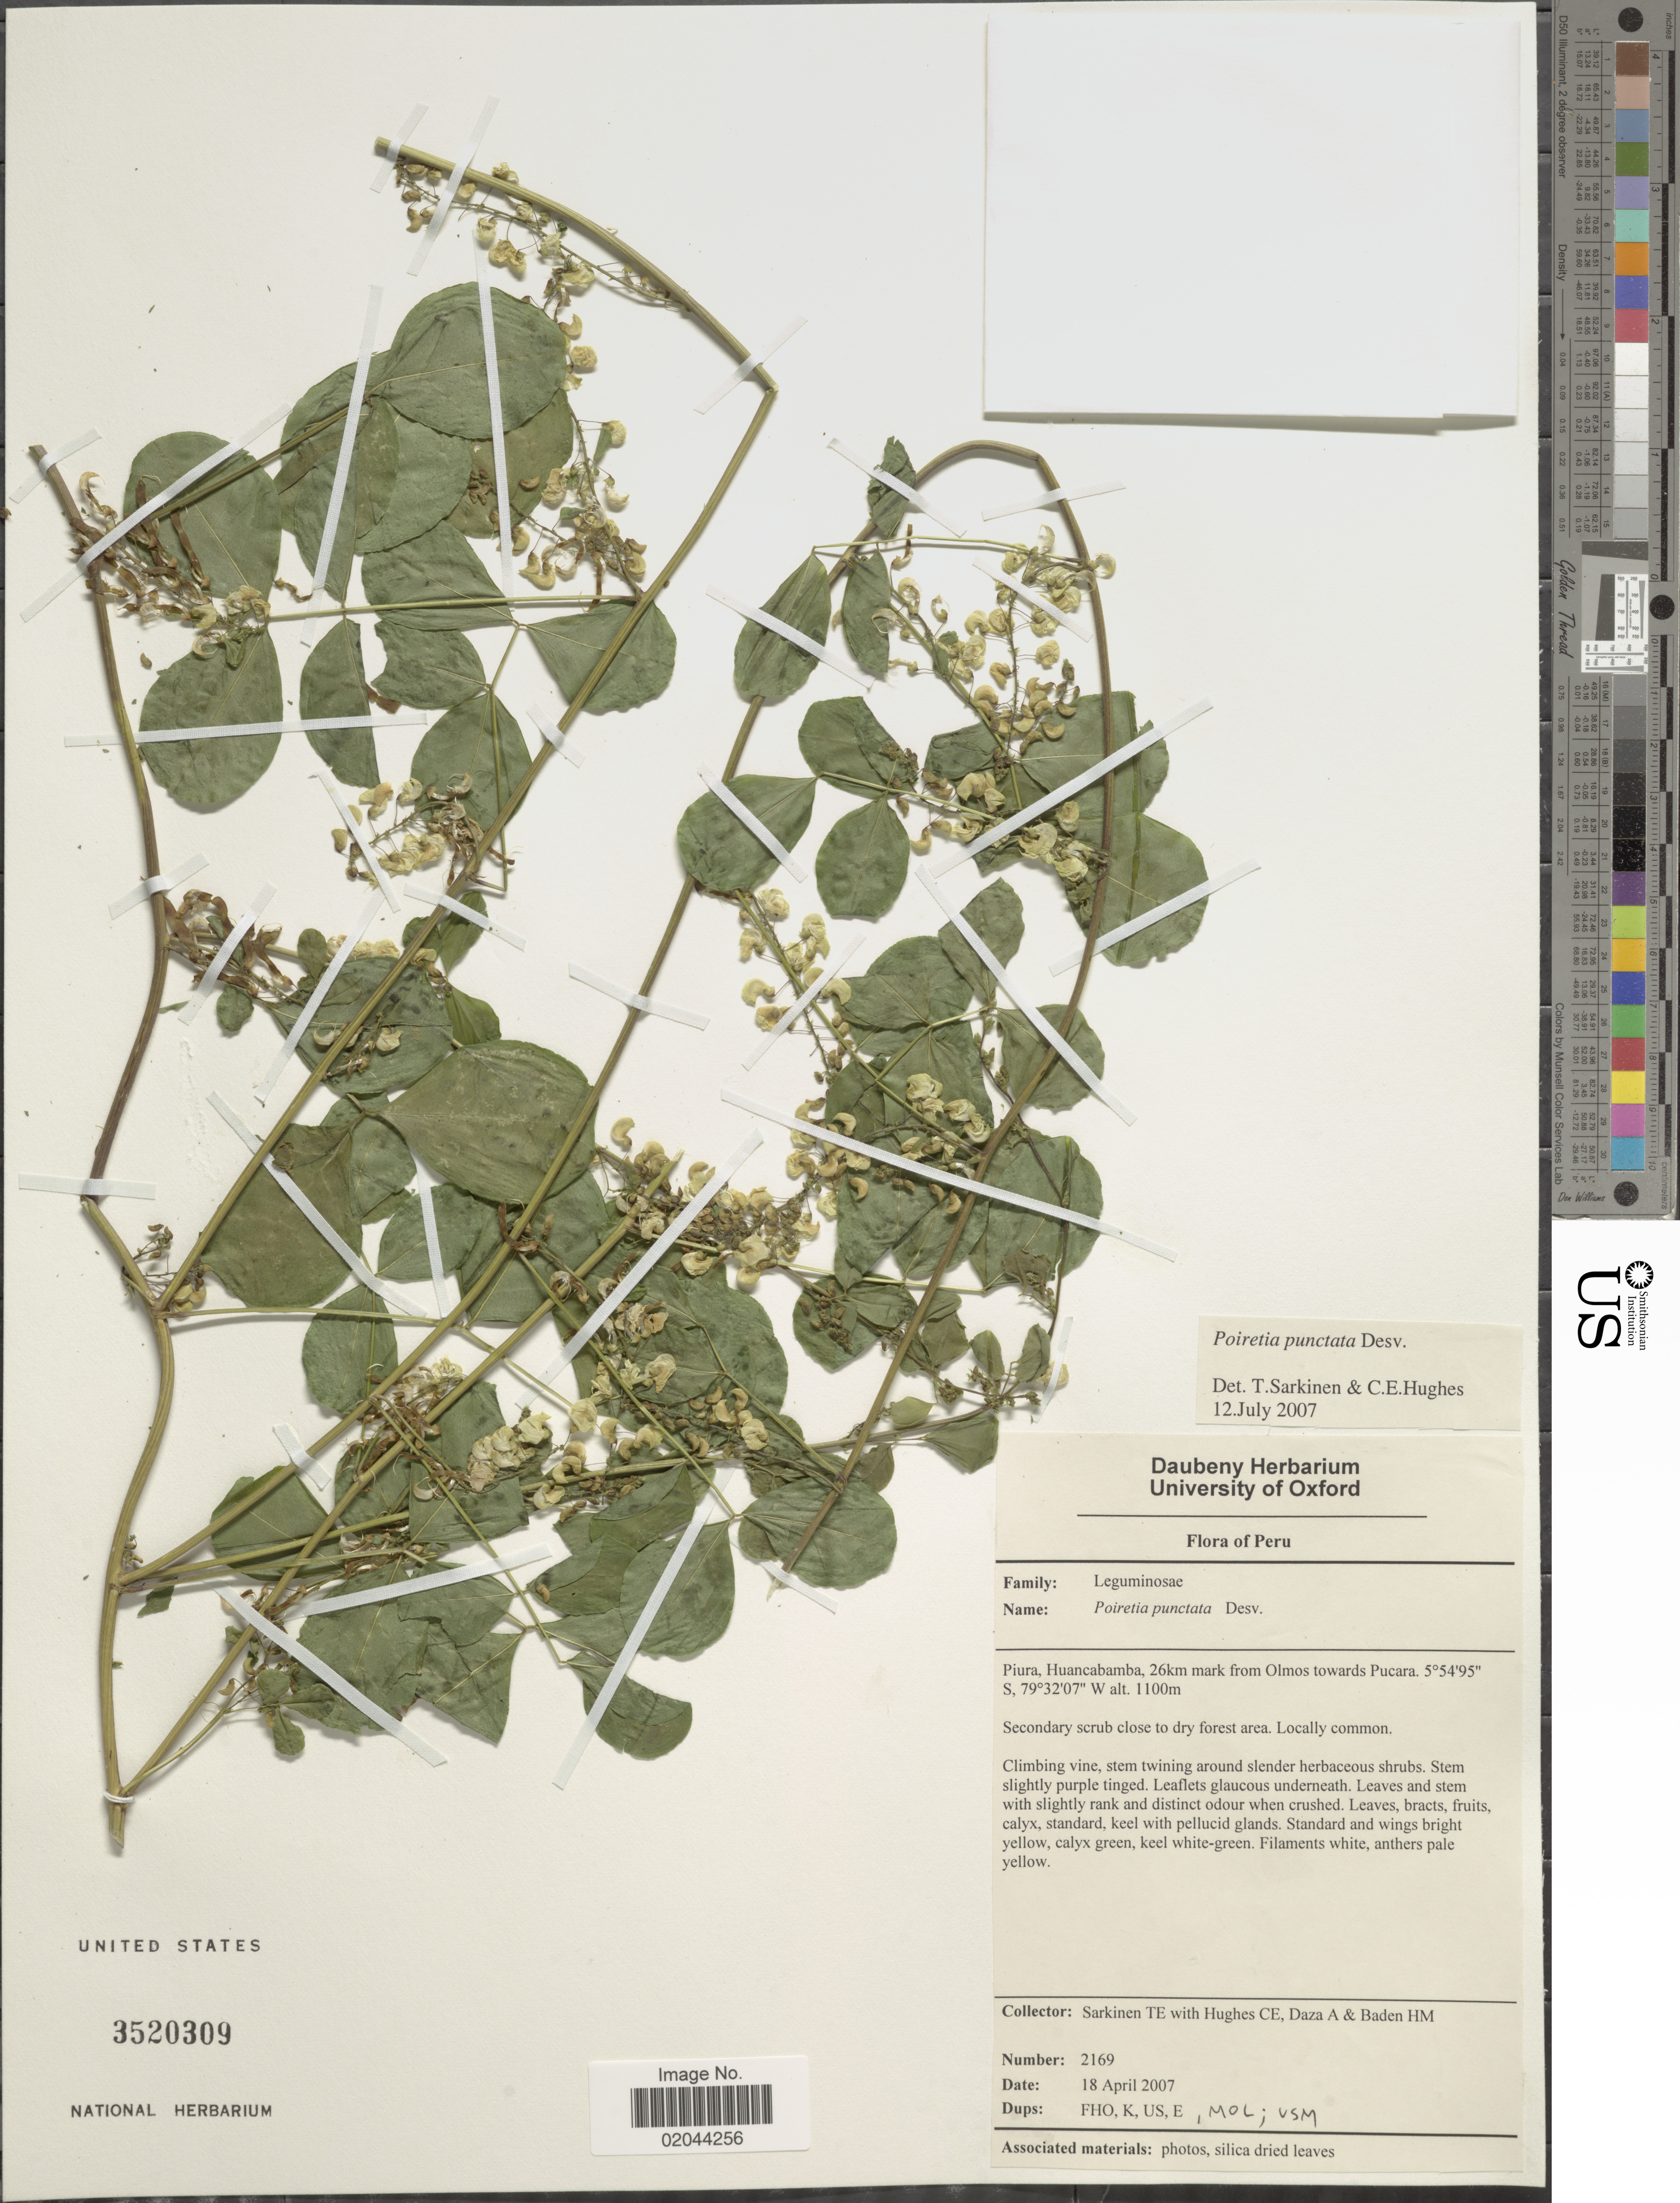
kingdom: Plantae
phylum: Tracheophyta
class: Magnoliopsida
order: Fabales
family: Fabaceae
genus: Poiretia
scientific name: Poiretia punctata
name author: (Willd.) Desv.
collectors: Särkinen, T., C. E. Hughes, A. Daza & H. Baden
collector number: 2169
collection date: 2007-04-18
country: Peru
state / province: Piura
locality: Huancabamba, 26km mark from Olmos towards Pucara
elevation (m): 1100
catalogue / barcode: US 3520309